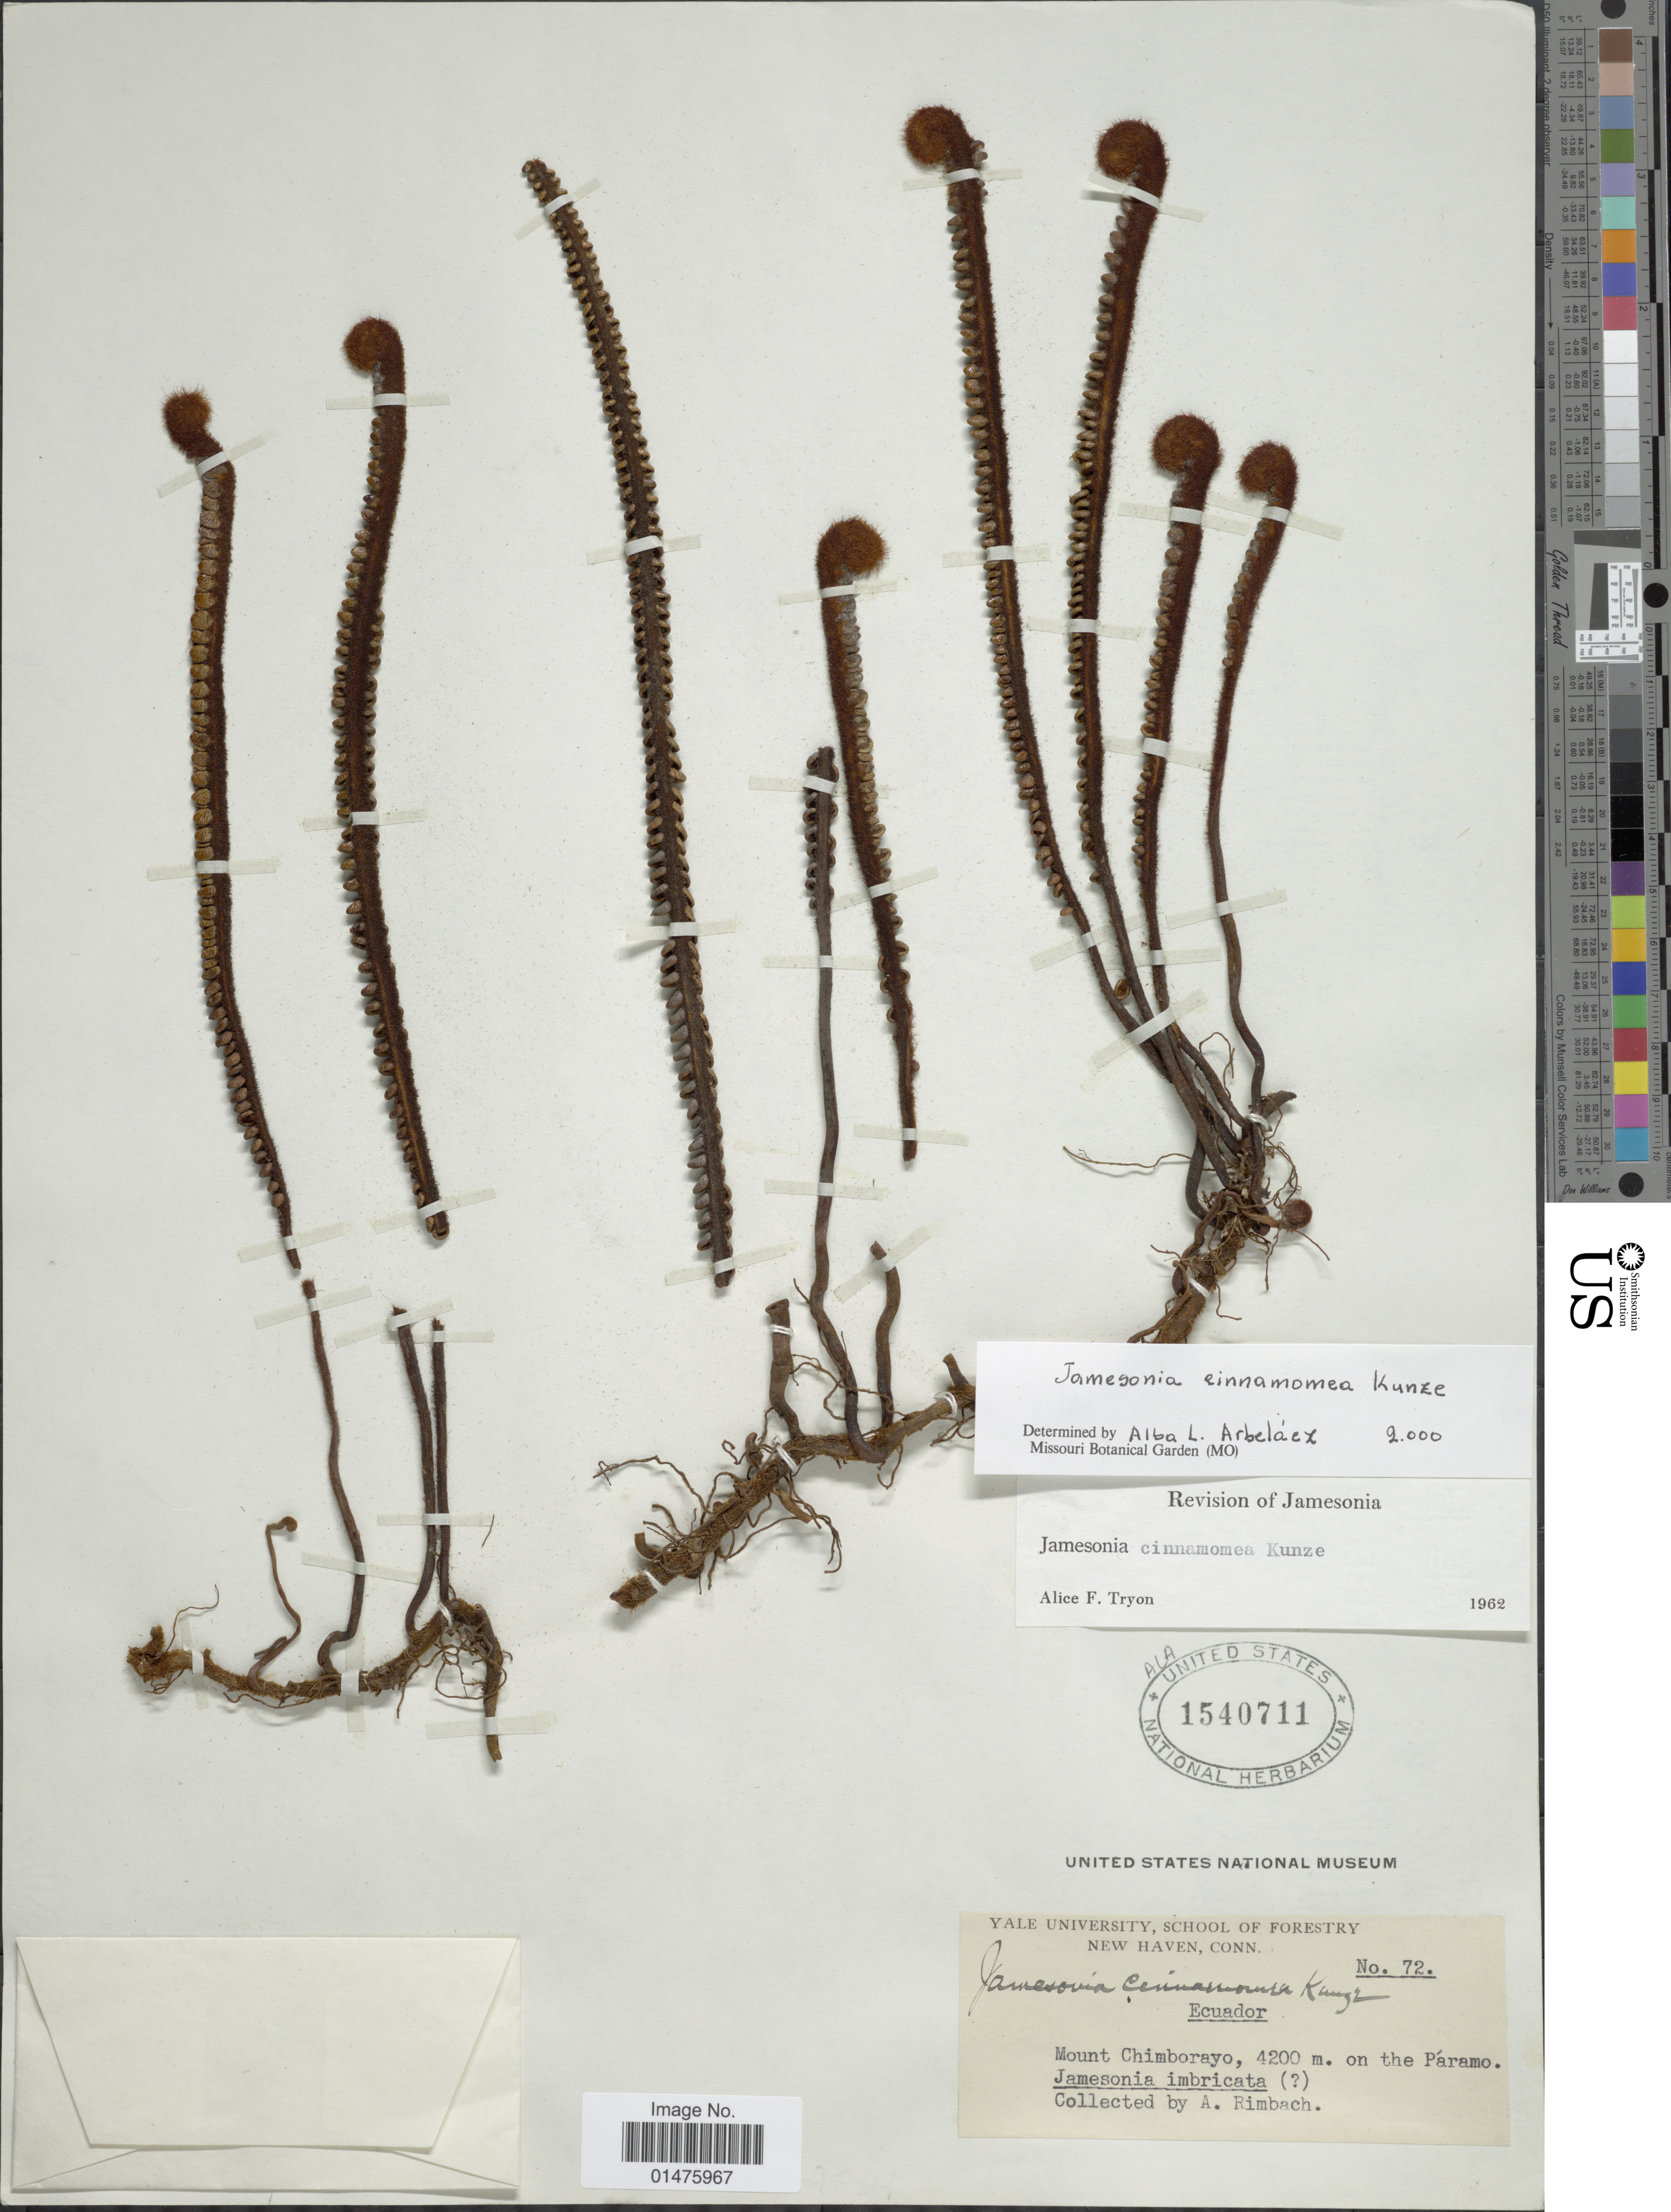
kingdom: Plantae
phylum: Tracheophyta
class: Polypodiopsida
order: Polypodiales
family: Pteridaceae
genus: Jamesonia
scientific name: Jamesonia cinnamomea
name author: Kunze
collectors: A. Rimbach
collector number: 72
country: Ecuador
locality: Mount Chimborayo, on the Páramo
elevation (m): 4200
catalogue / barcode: US 1540711